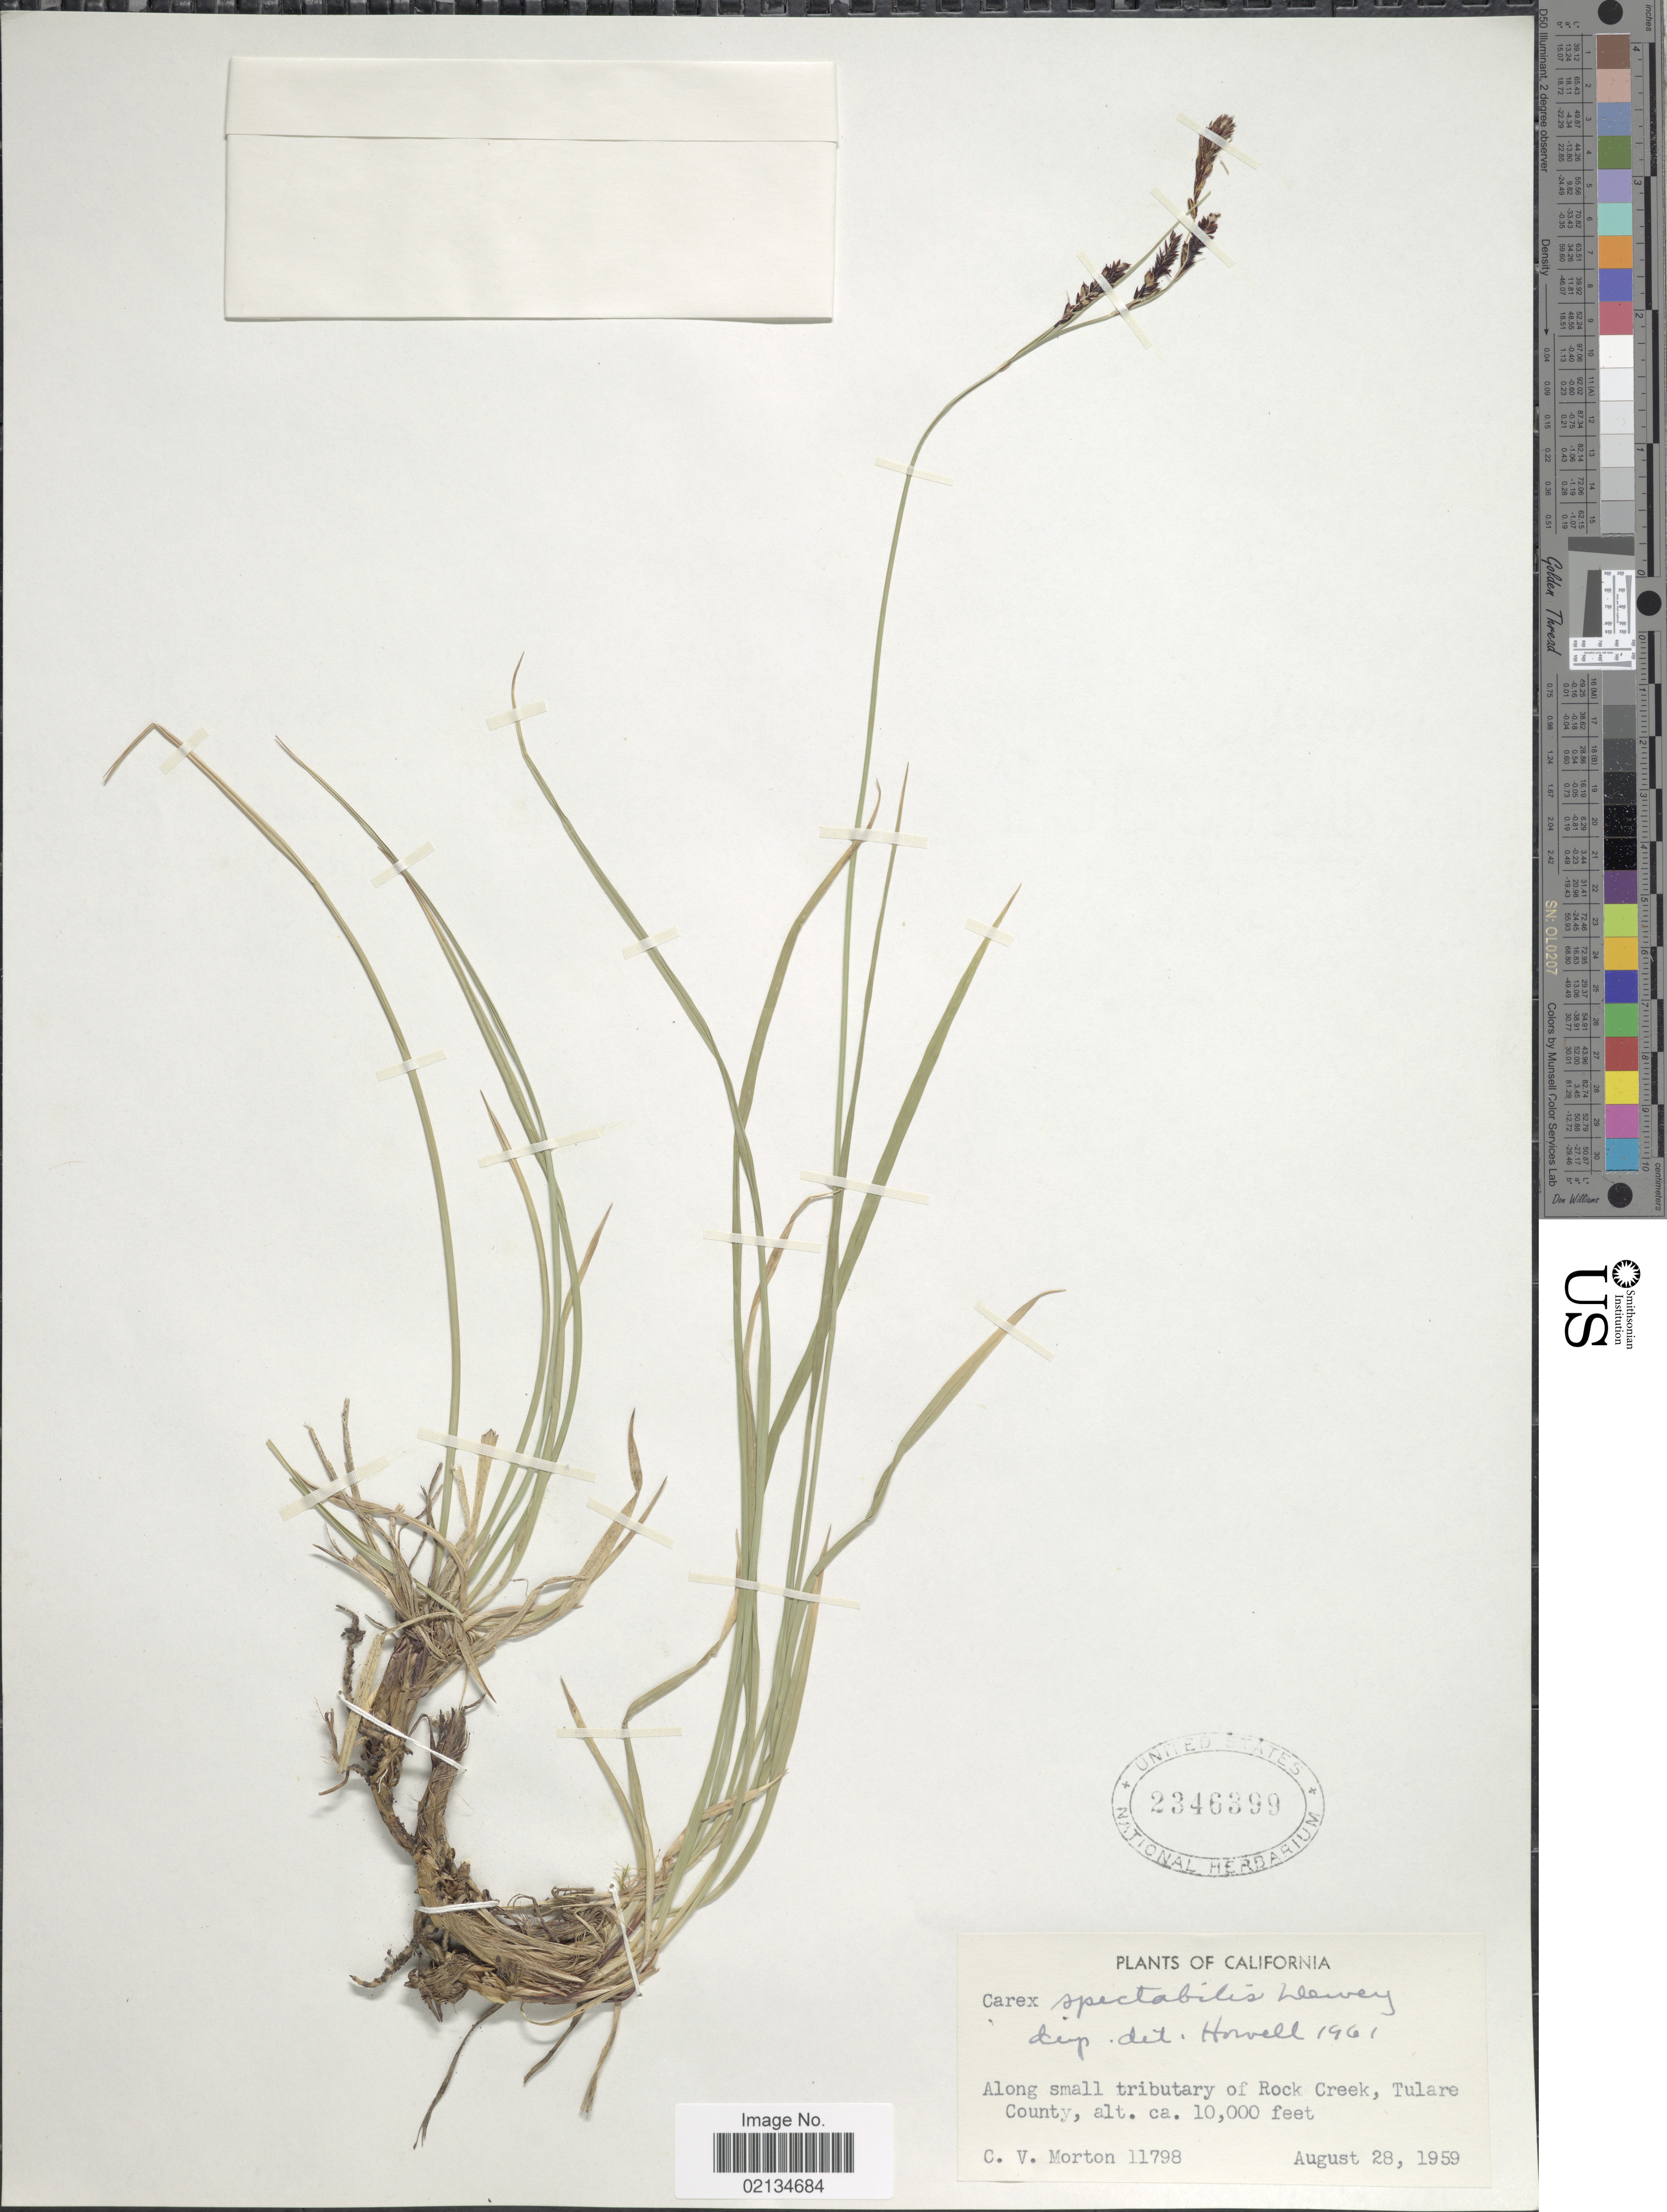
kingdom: Plantae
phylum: Tracheophyta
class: Liliopsida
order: Poales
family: Cyperaceae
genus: Carex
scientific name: Carex spectabilis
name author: Dewey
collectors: C. V. Morton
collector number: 11798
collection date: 1959-08-28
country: United States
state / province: California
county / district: Tulare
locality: Along small tributary of Rock Creek, Tulare County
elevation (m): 3048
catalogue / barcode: US 2346399